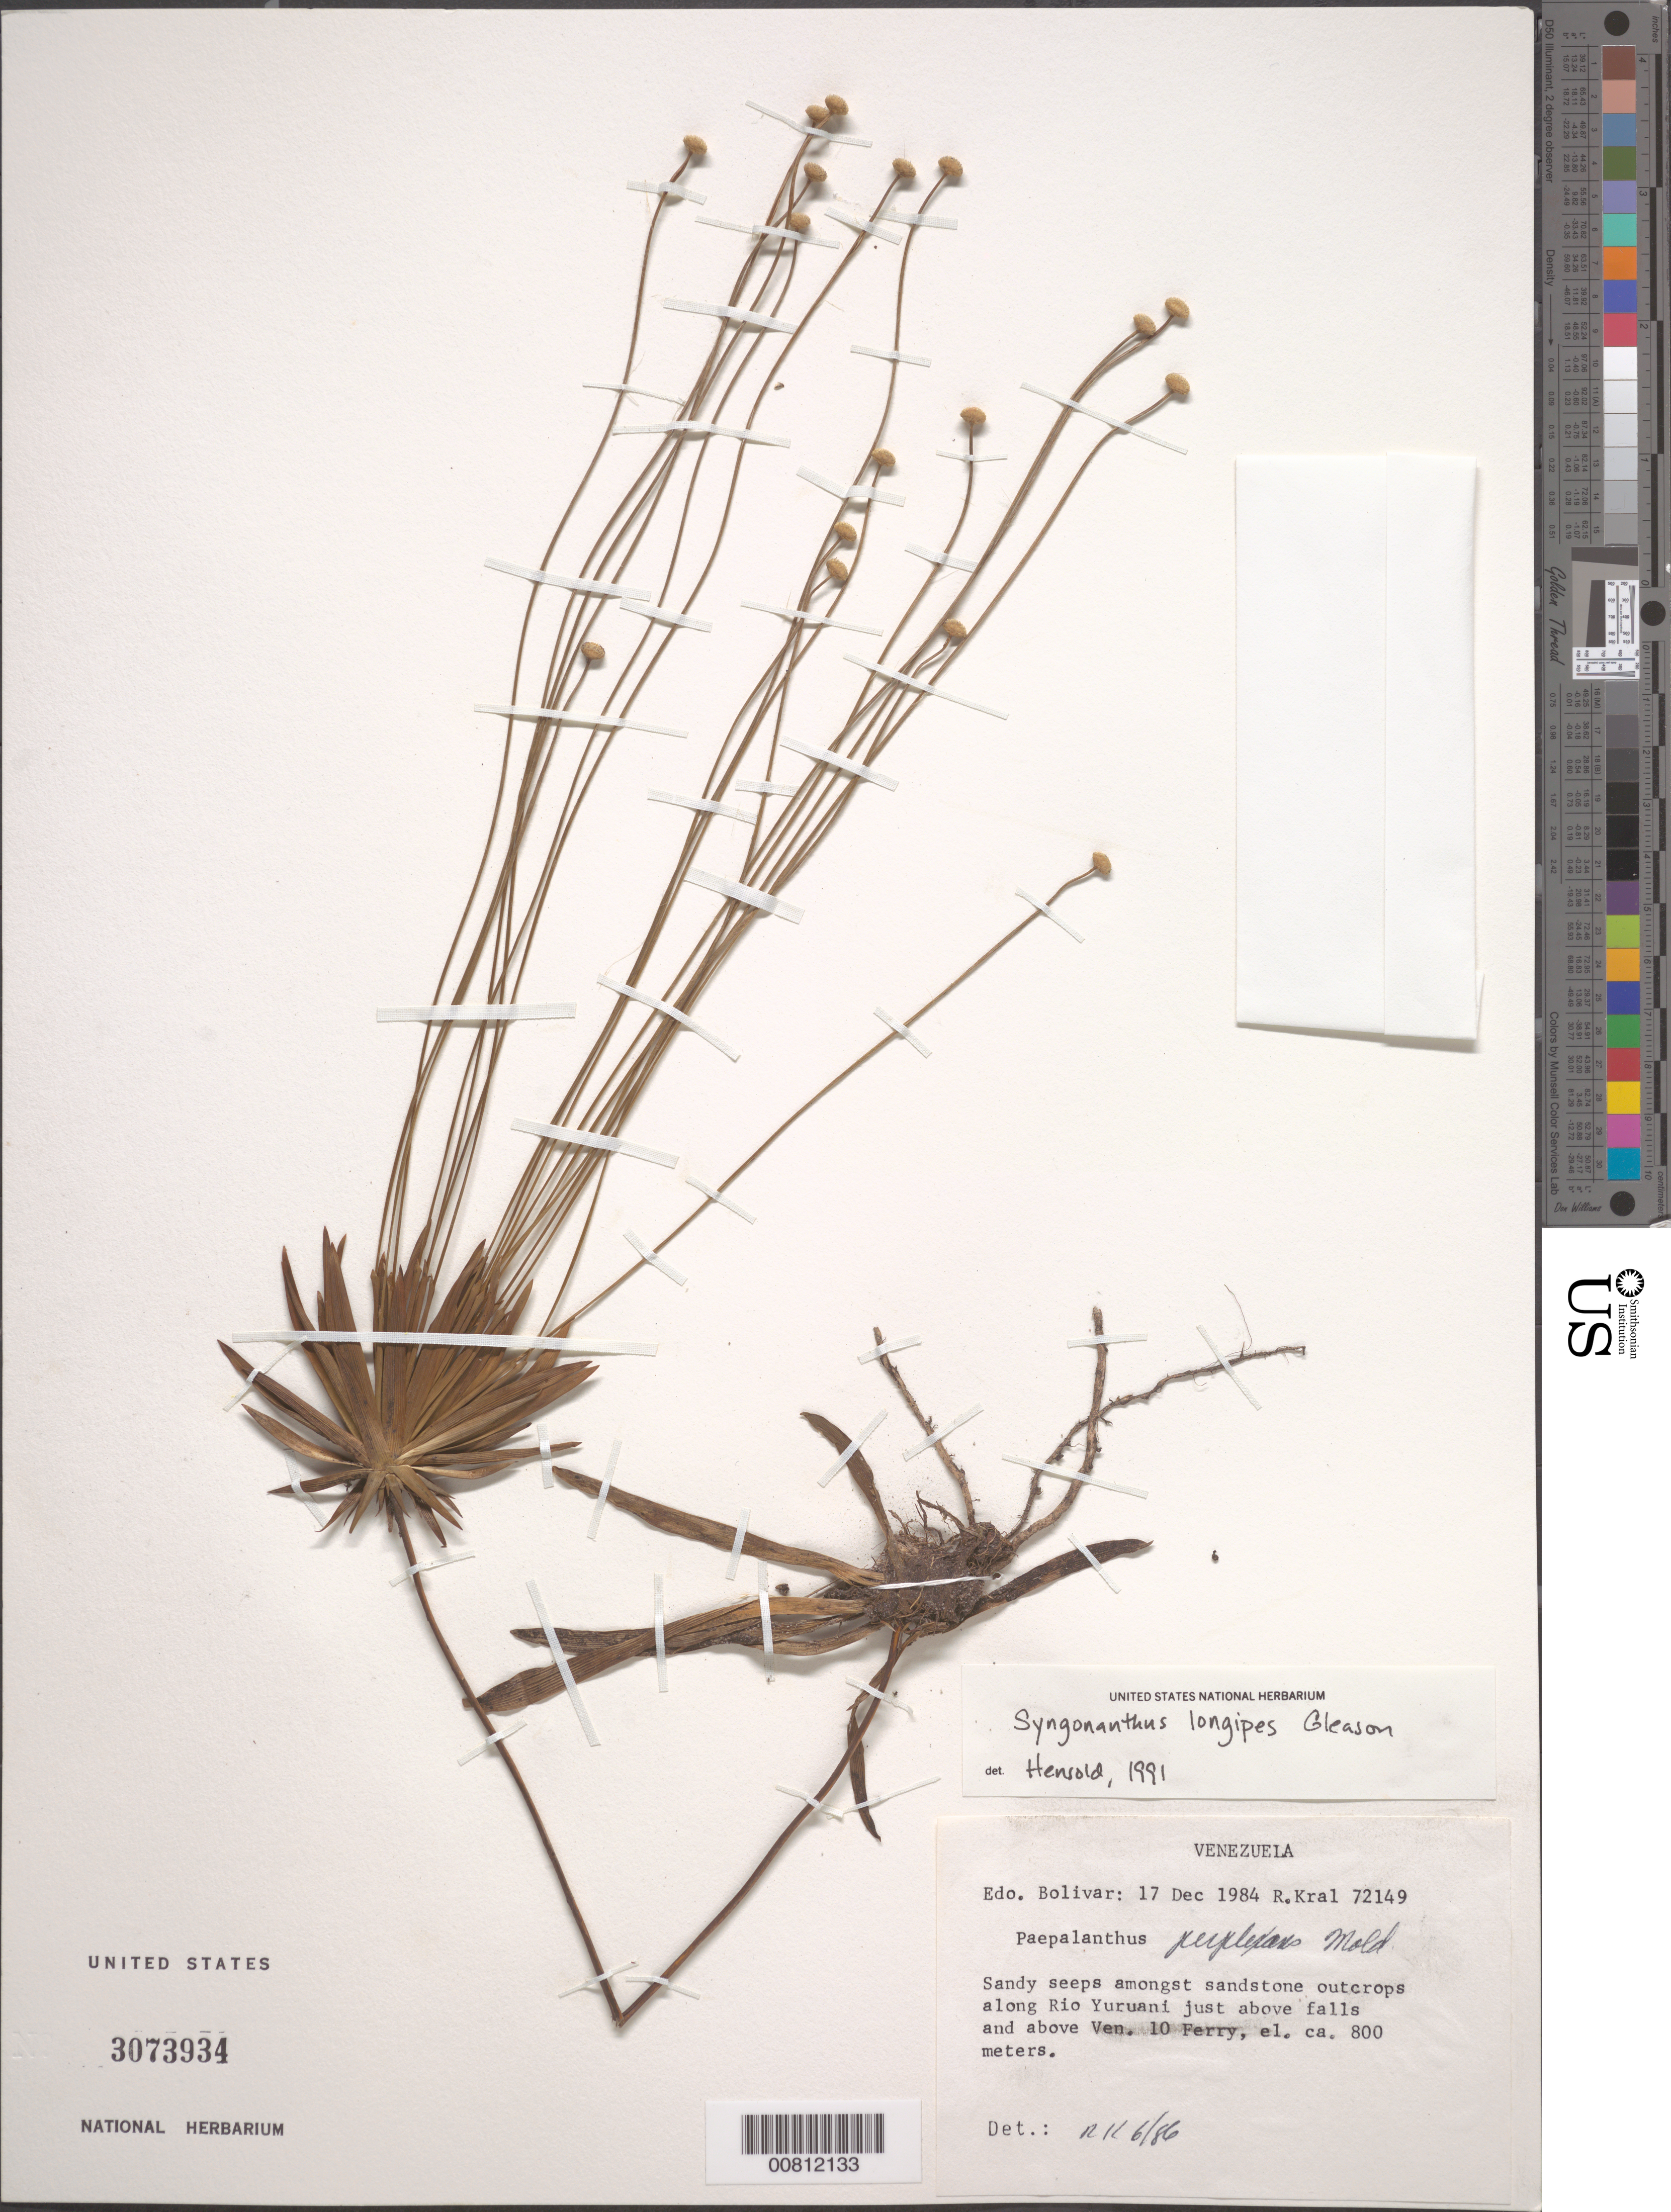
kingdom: Plantae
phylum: Tracheophyta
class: Liliopsida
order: Poales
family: Eriocaulaceae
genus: Syngonanthus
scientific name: Syngonanthus longipes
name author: Gleason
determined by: Hensold, N.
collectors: R. Kral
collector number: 72149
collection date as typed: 17-Dec-84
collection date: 1984-12-17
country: Venezuela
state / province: Bolívar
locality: Río Yuruani just above falls and Ven. 10 ferry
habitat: Sandy seeps amongst sandstone outcrops along river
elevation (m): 800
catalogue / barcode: US 3073934